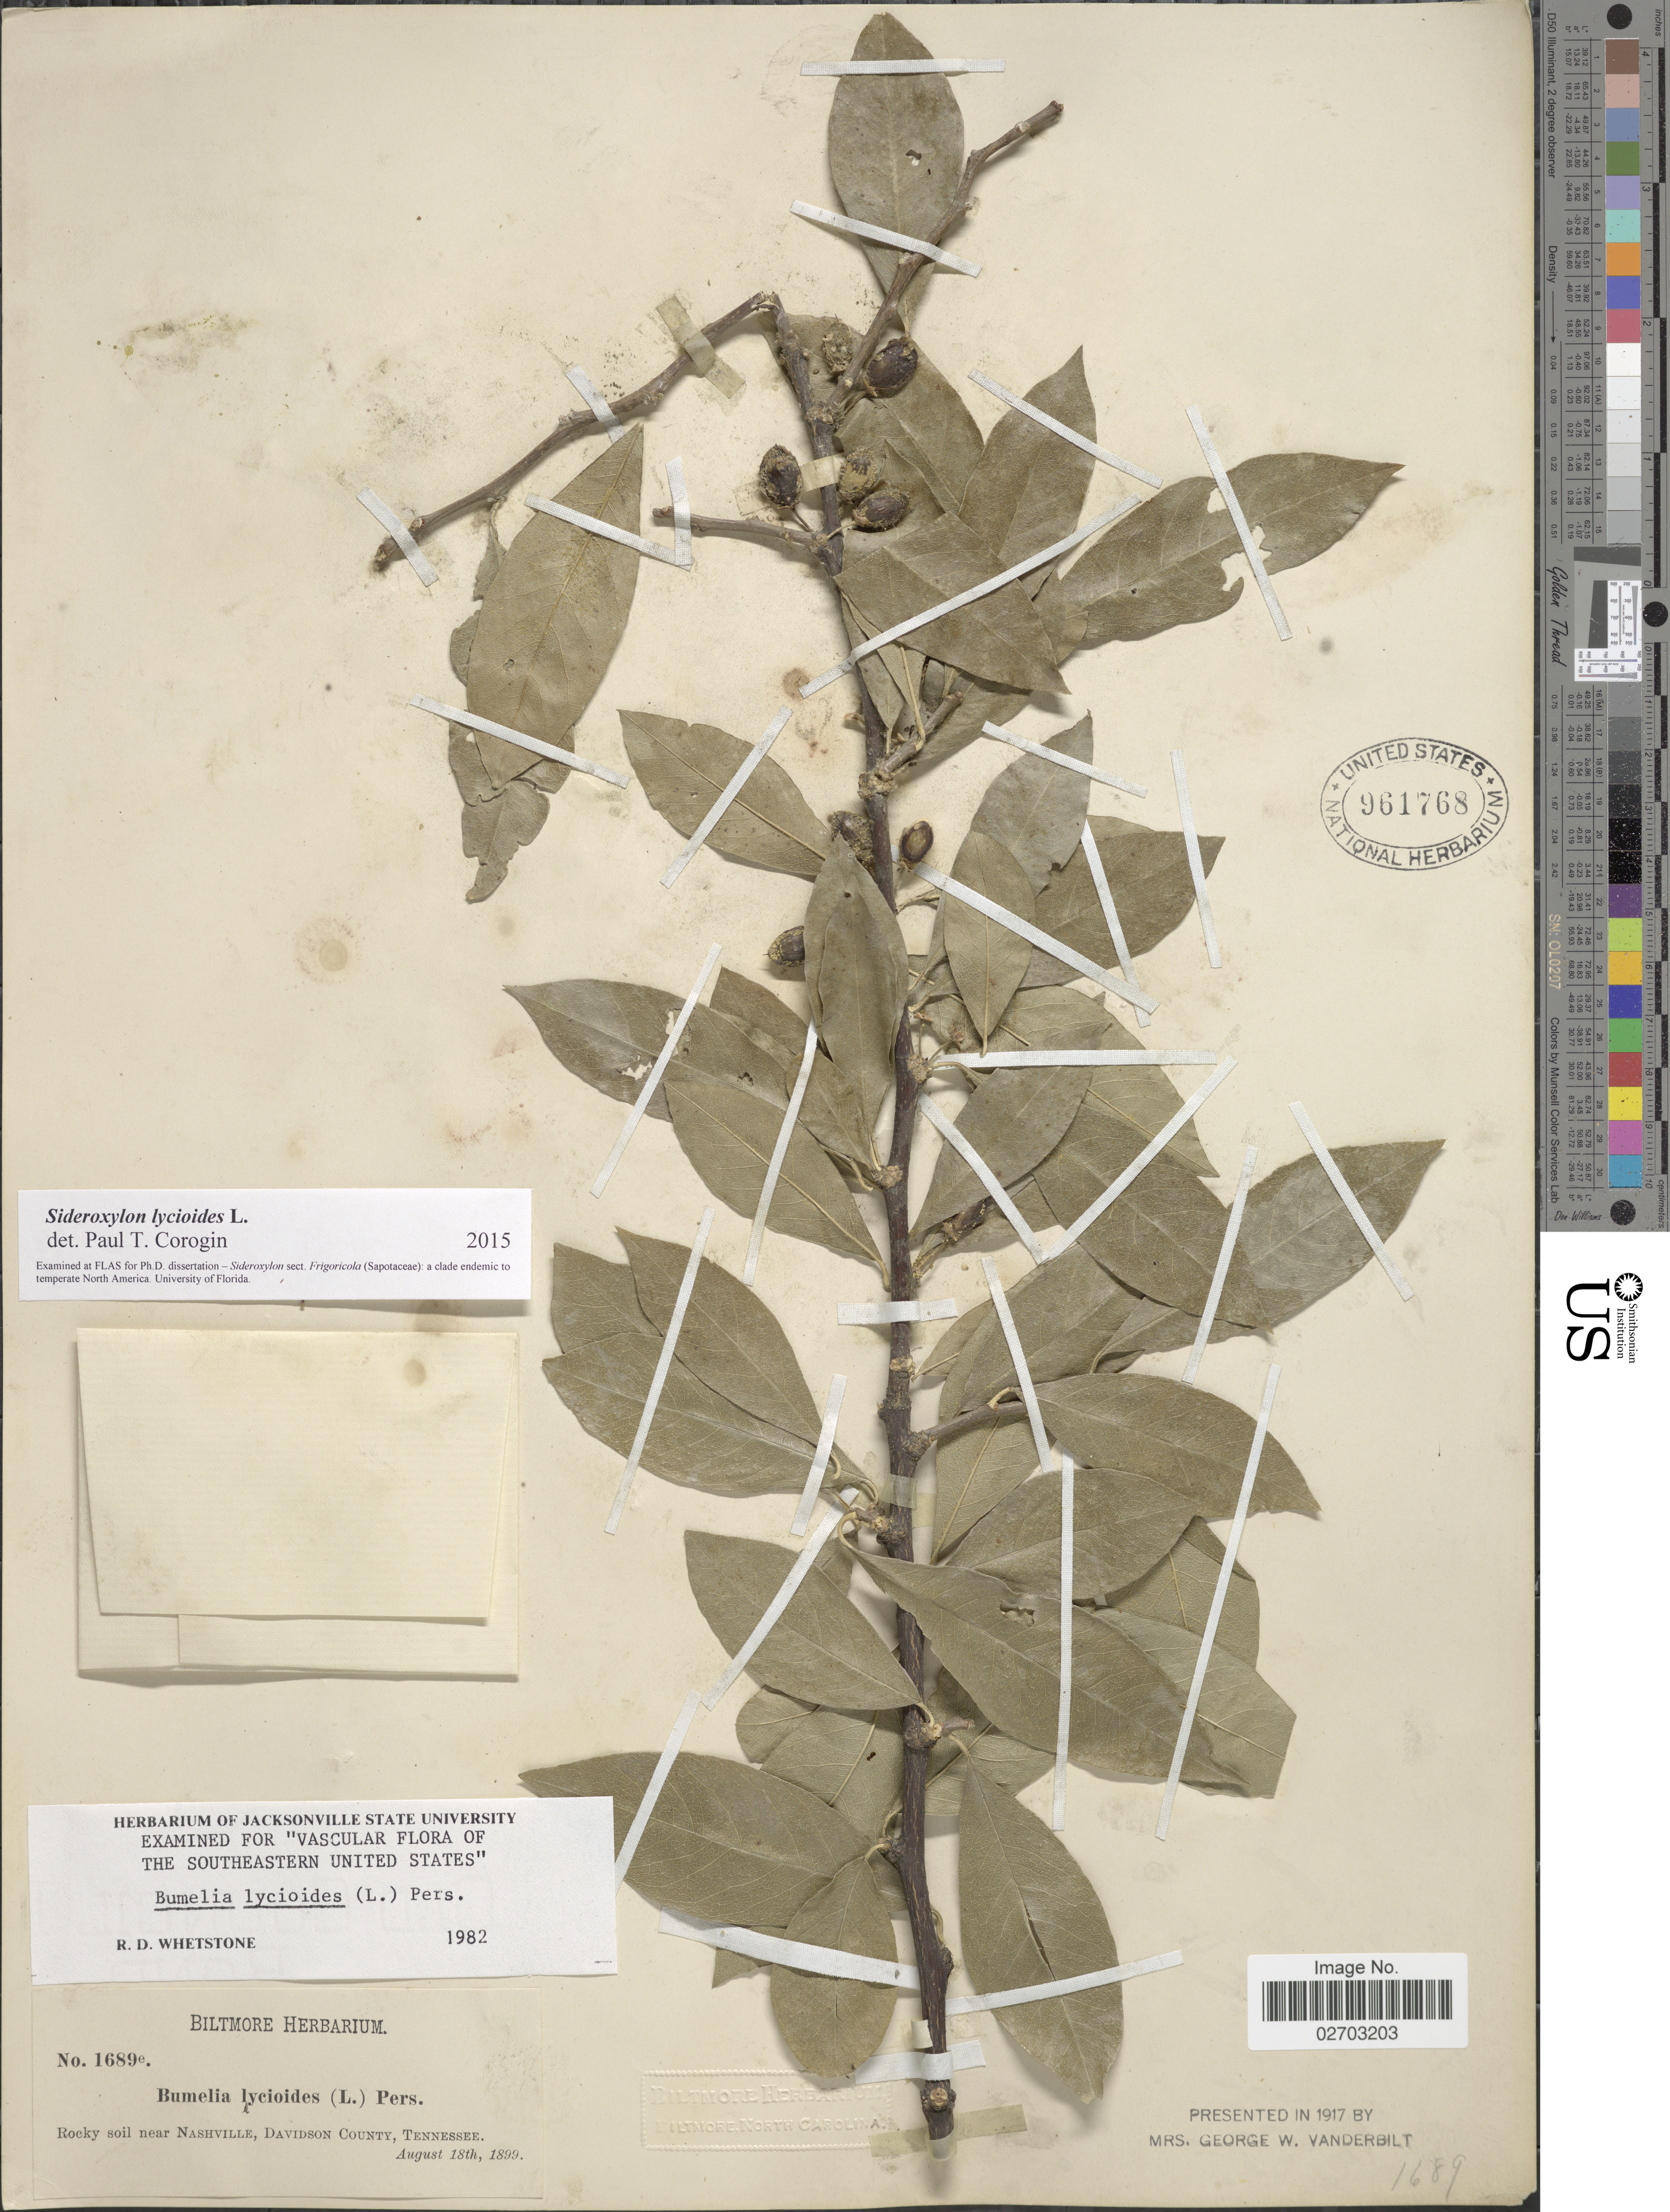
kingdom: Plantae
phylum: Tracheophyta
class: Magnoliopsida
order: Ericales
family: Sapotaceae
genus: Sideroxylon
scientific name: Sideroxylon lycioides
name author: L.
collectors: ex herb. Biltmore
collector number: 1689e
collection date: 1899-08-18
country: United States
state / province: Tennessee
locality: Near Nashville, Davidson County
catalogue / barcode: US 961768